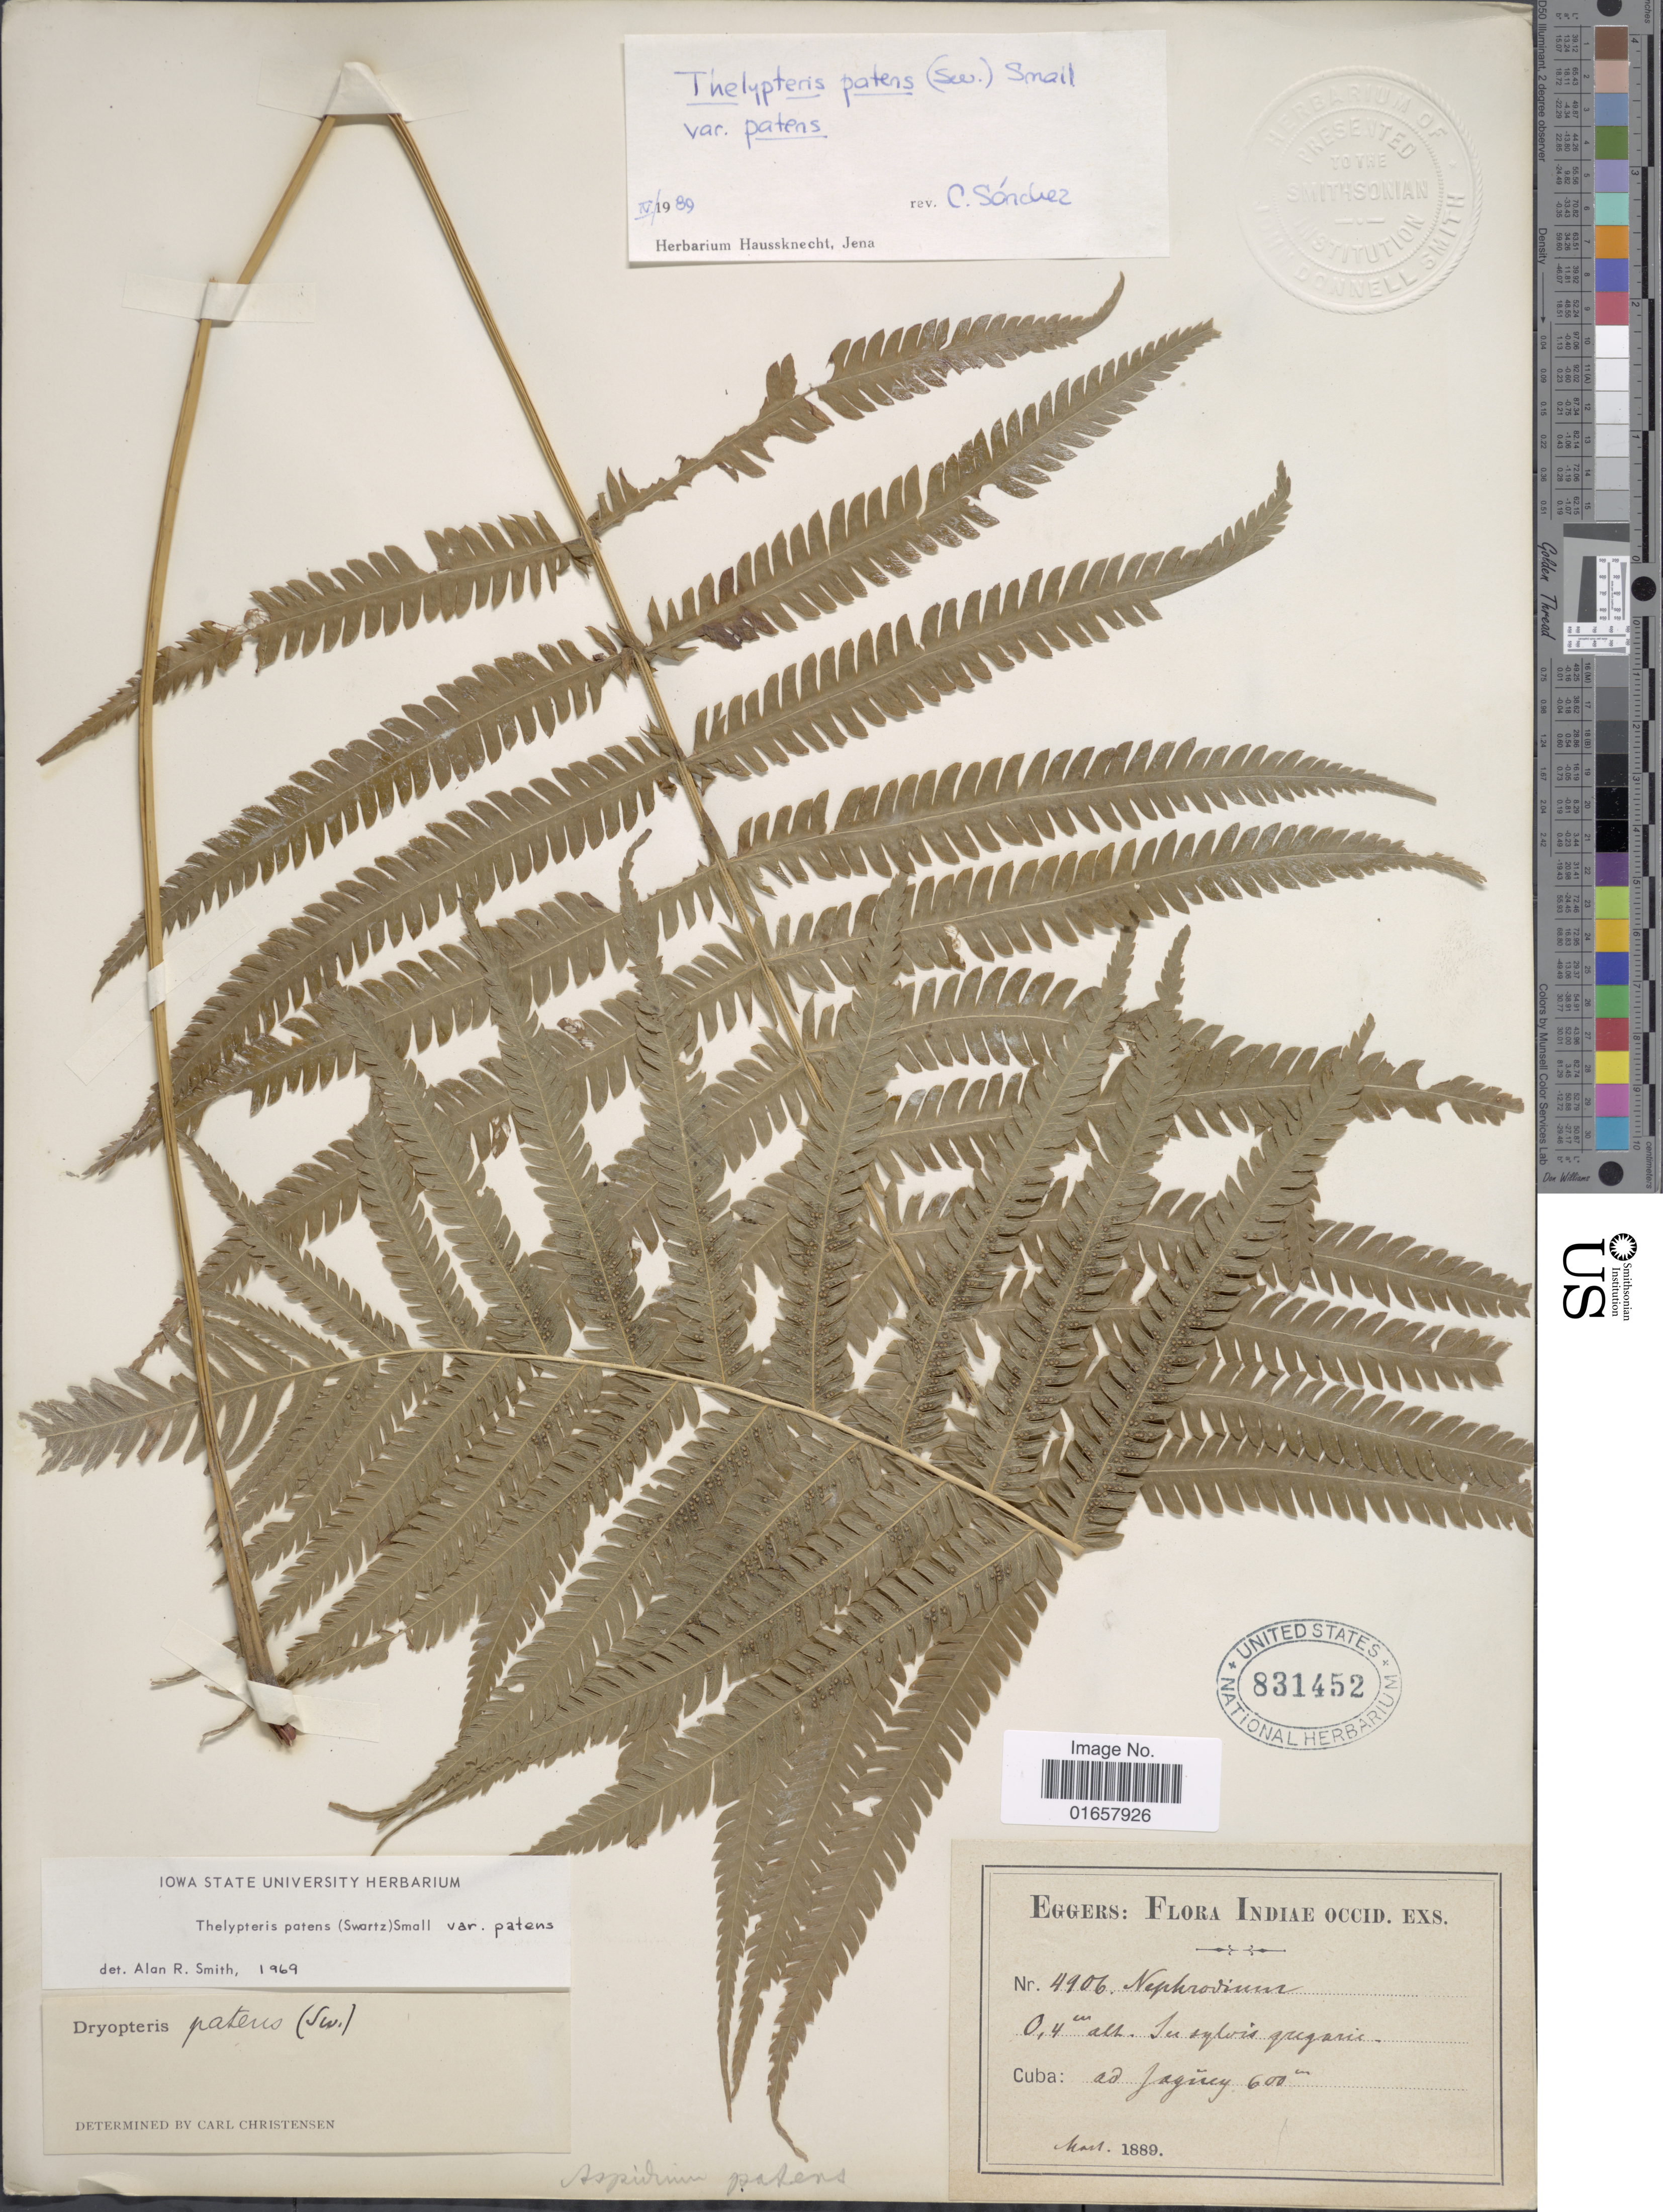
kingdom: Plantae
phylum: Tracheophyta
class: Polypodiopsida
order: Polypodiales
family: Thelypteridaceae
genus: Christella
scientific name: Christella patens var. patens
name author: (Sw.) Holttum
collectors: -. Eggers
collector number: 4906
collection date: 1889-03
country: Cuba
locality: Indiae Occid. Exs., Cuba: ad Jagüey. In sylvis gregarie.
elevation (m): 600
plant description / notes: qugarie. = gregarie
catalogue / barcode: US 831452